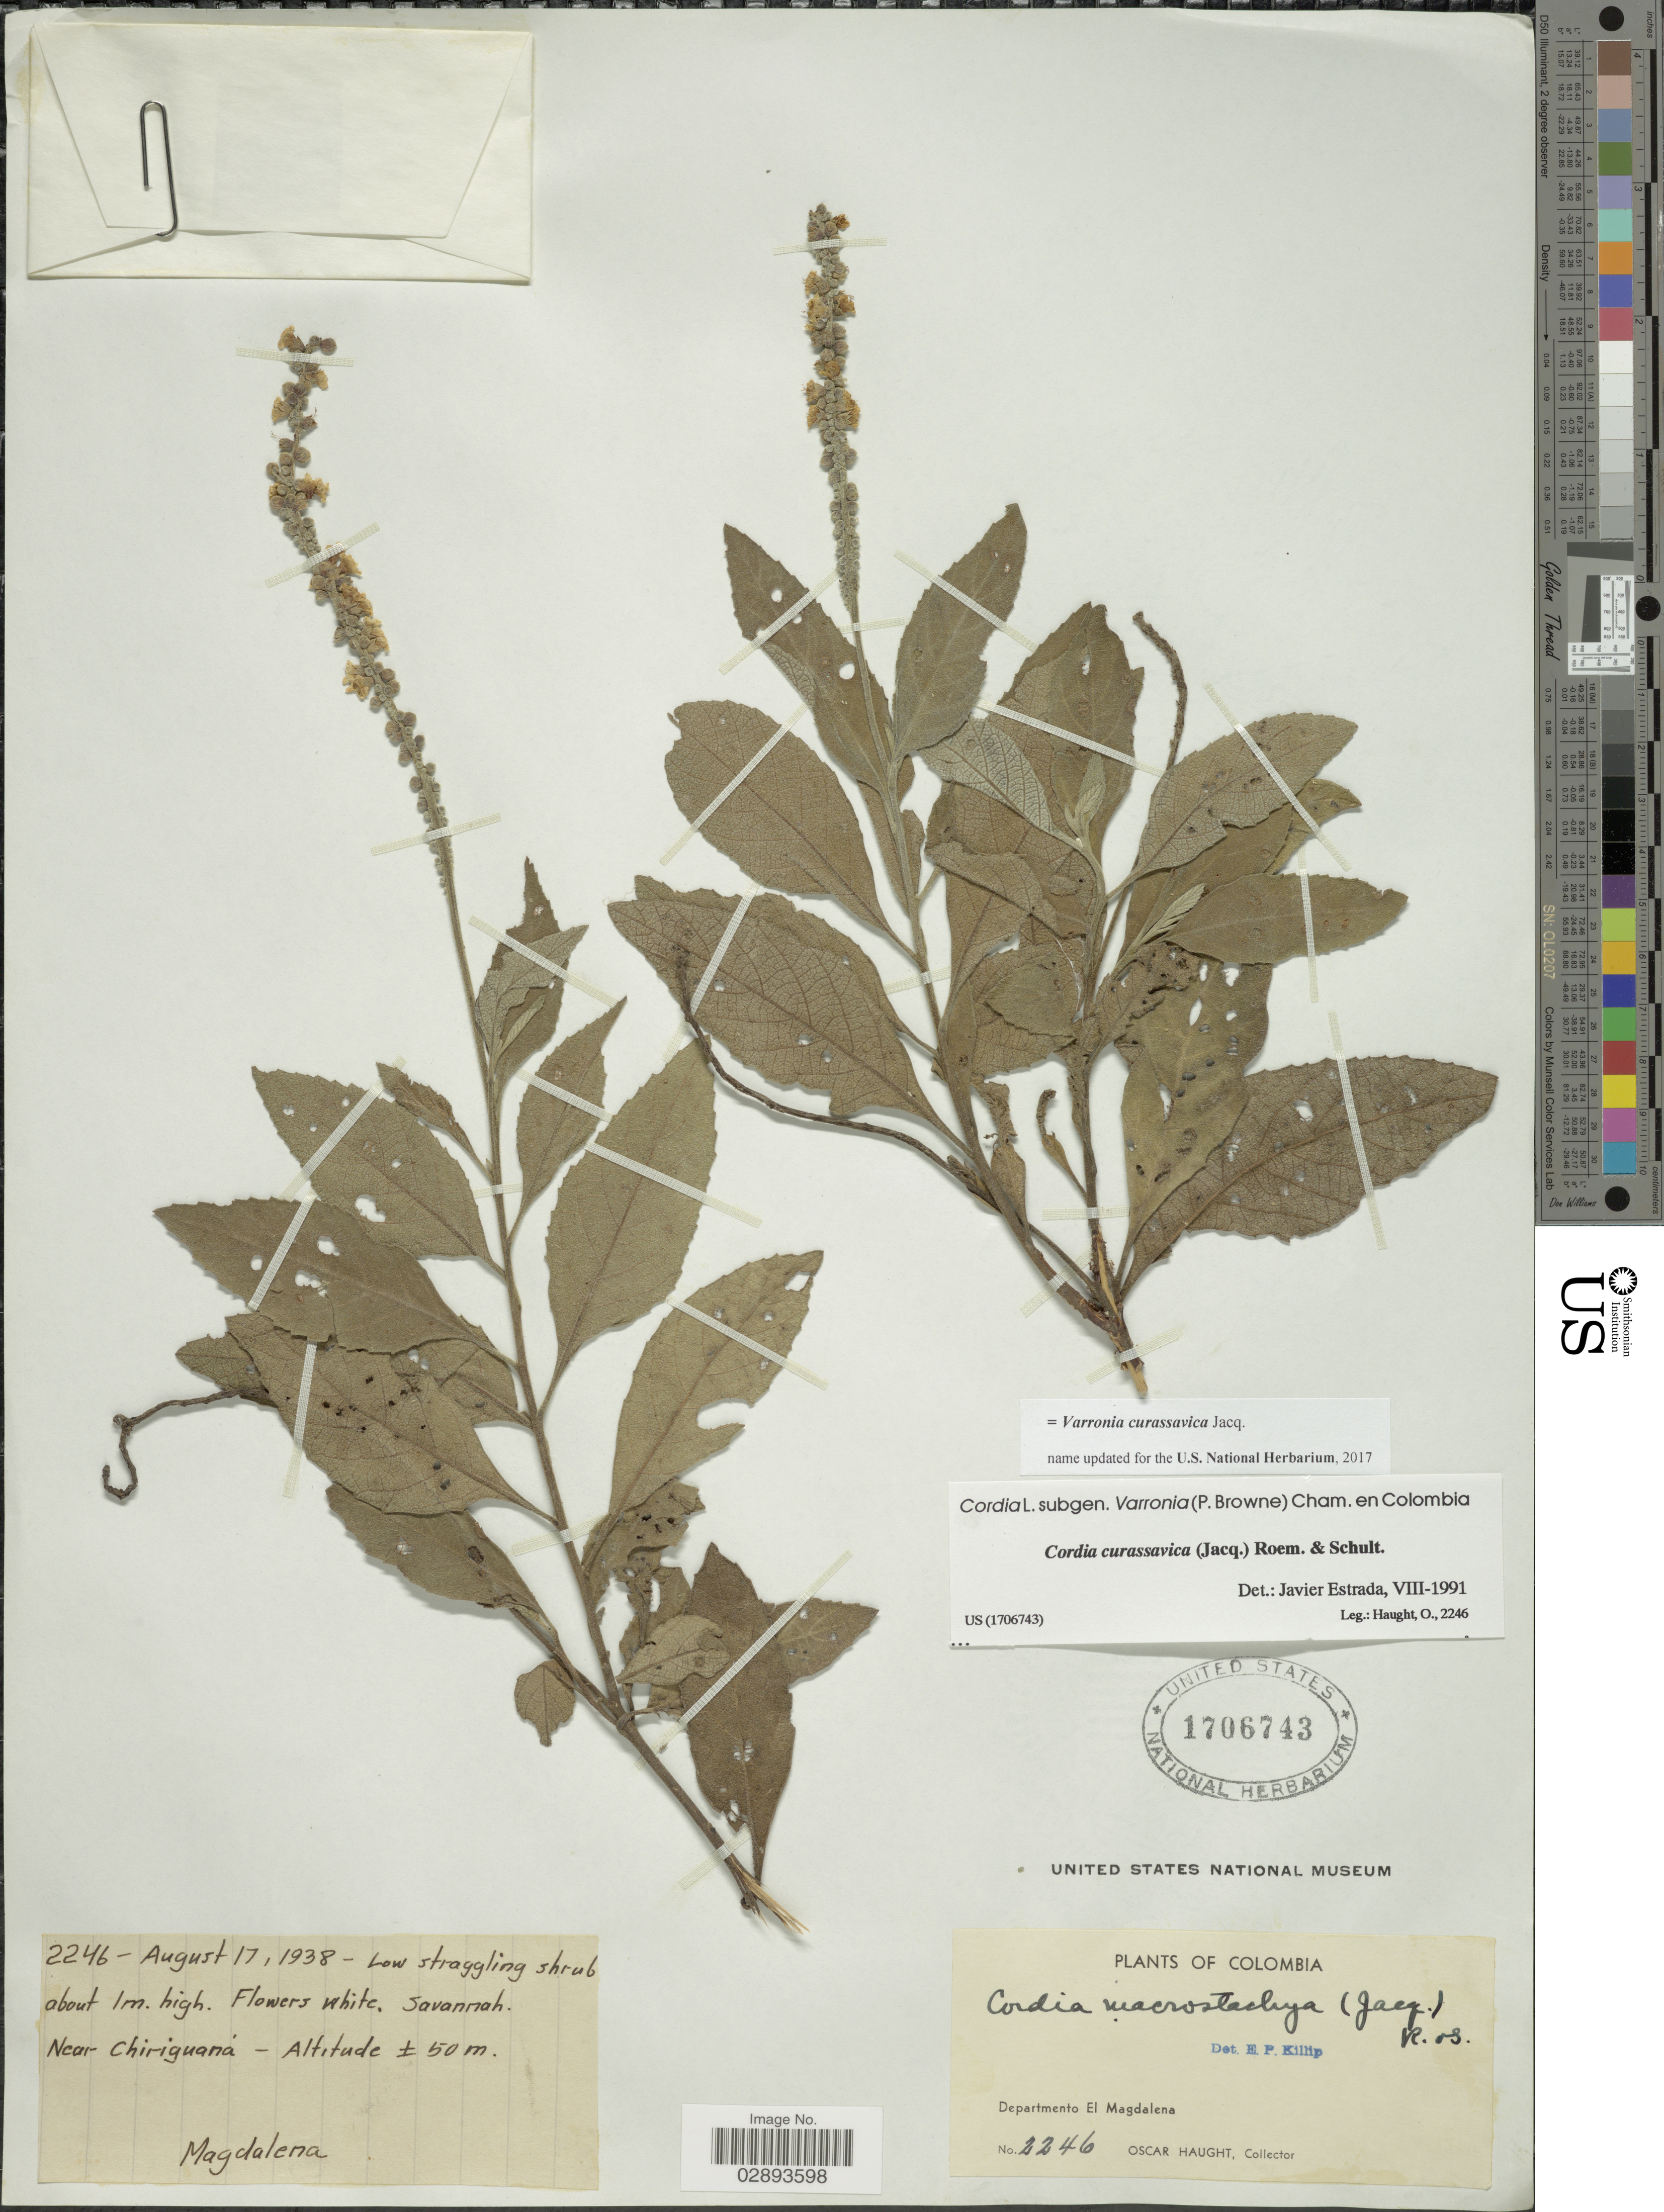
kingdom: Plantae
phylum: Tracheophyta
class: Magnoliopsida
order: Boraginales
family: Cordiaceae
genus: Varronia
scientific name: Varronia curassavica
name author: Jacq.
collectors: O. Haught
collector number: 2246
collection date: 1938-08-17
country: Colombia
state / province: Magdalena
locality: Departmento El Magdalena, Near Chiriguana.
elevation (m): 50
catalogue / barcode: US 1706743